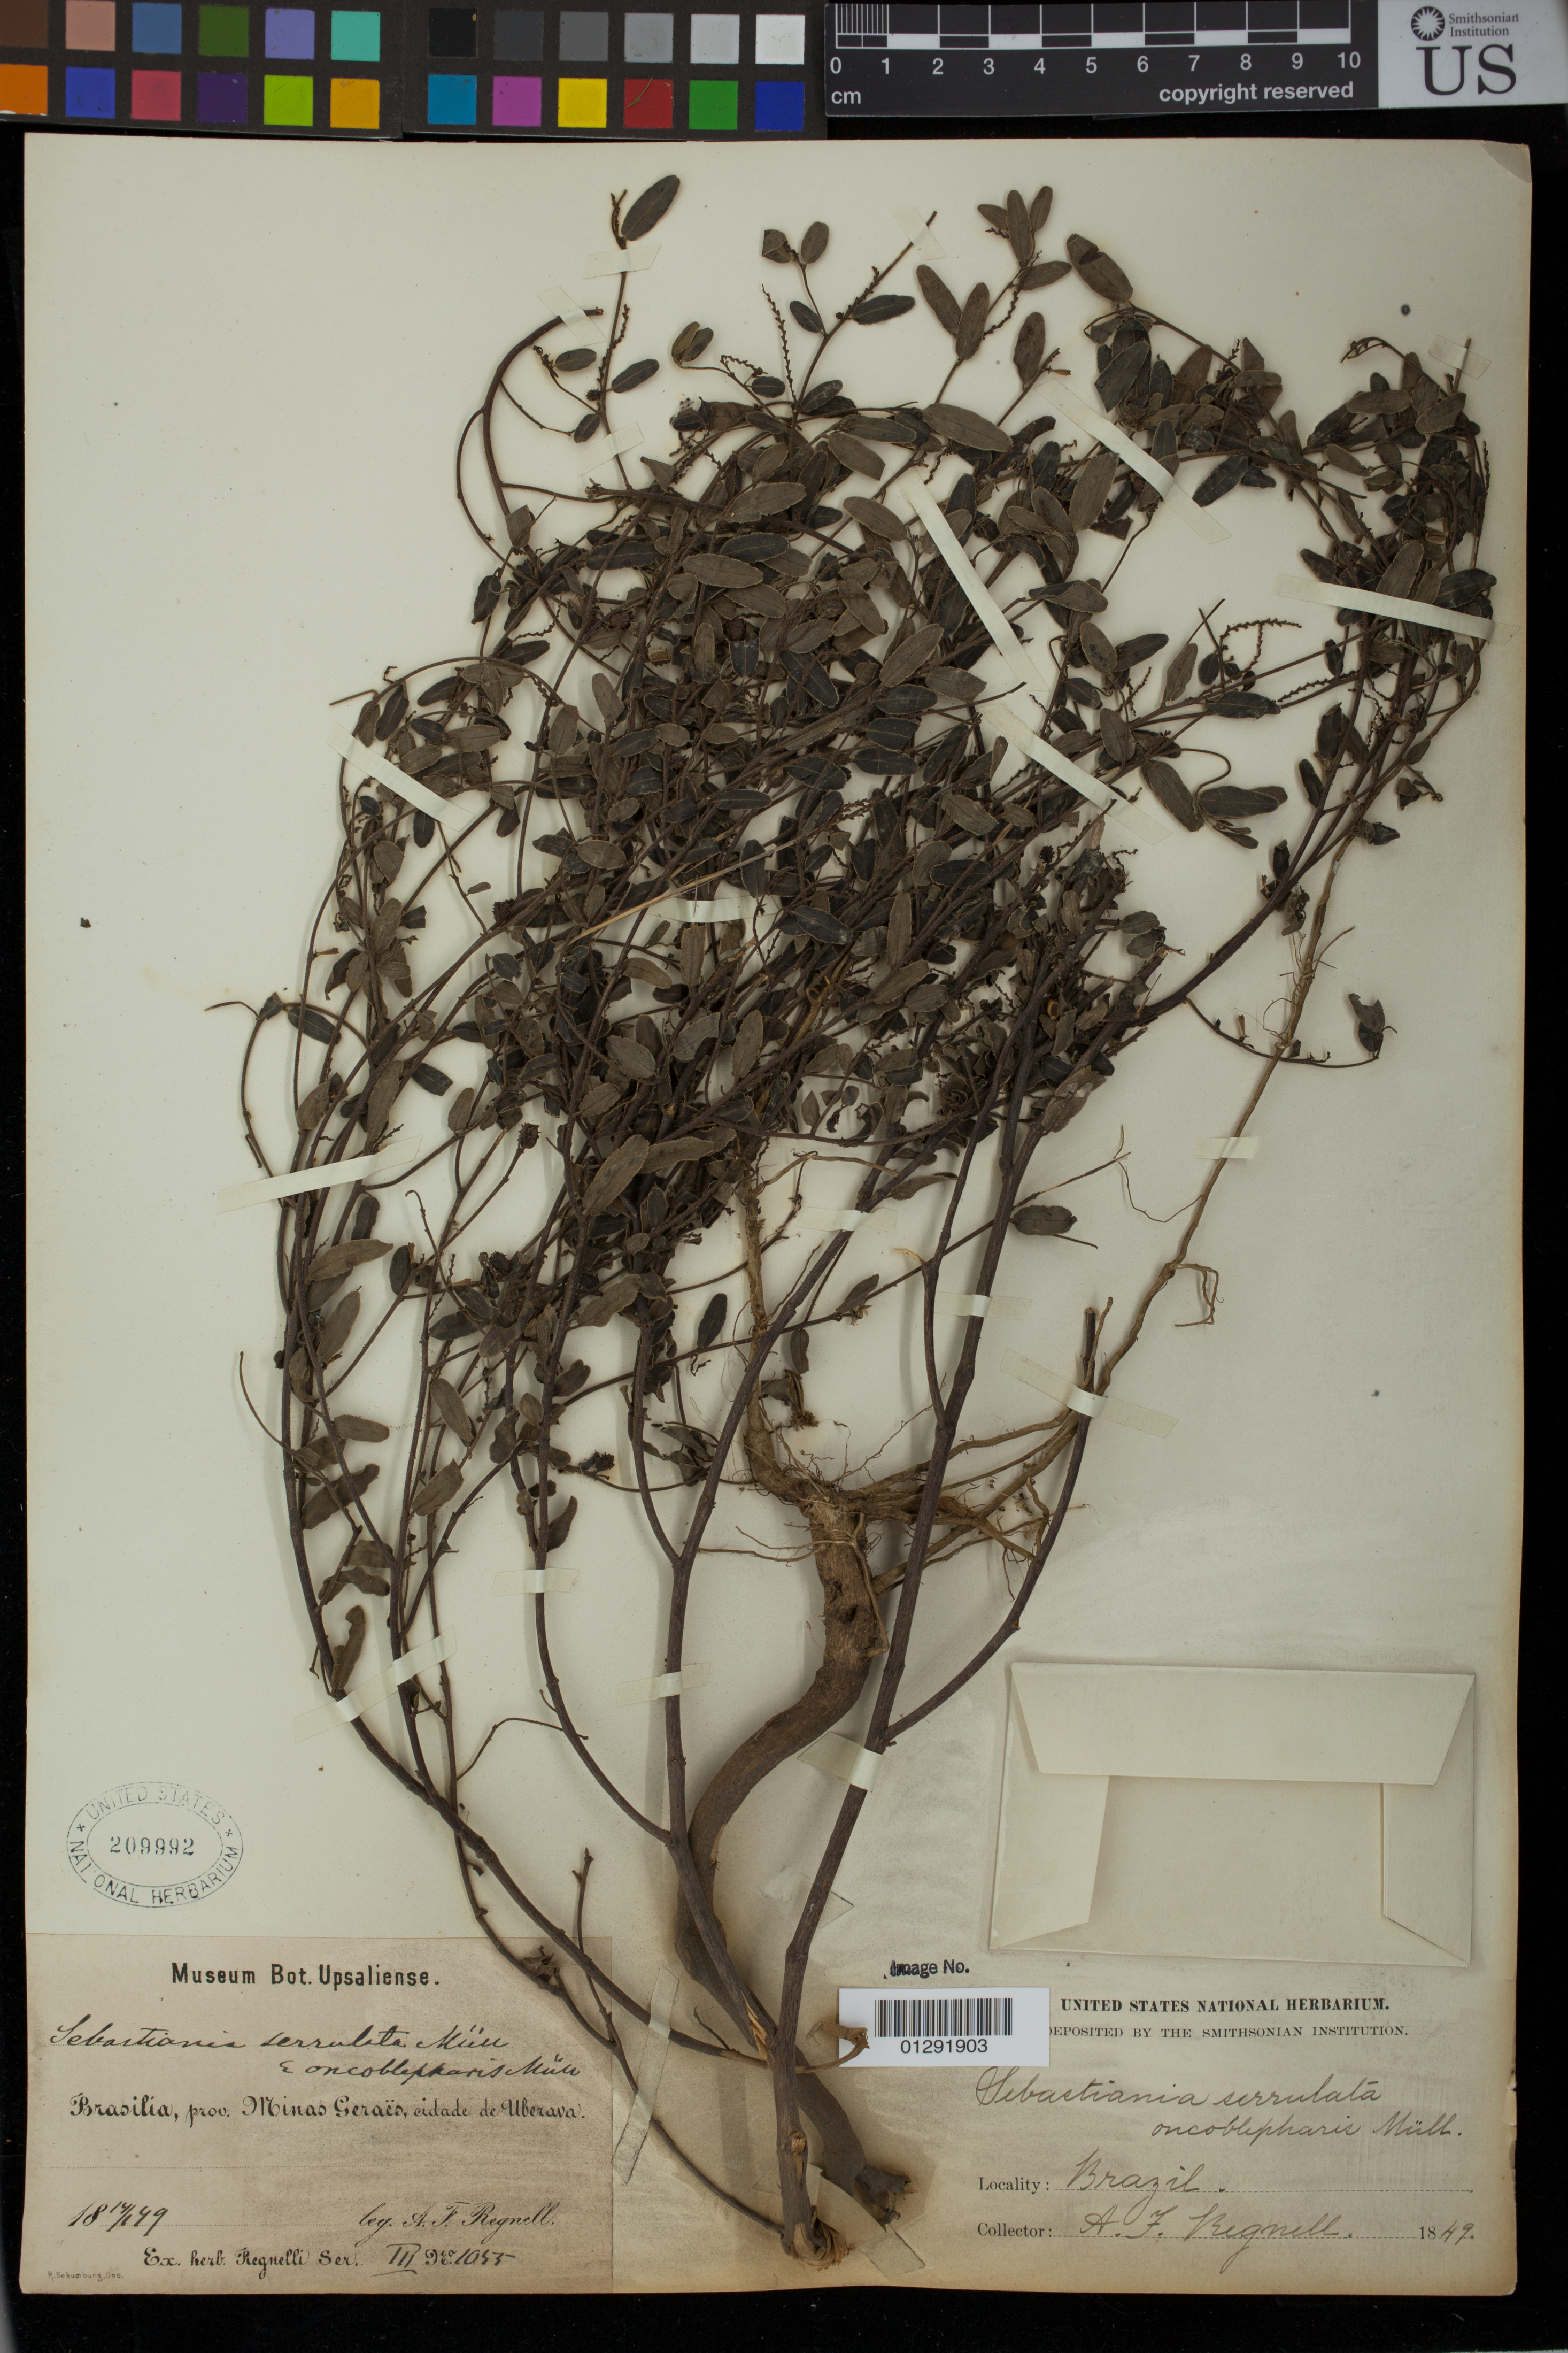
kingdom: Plantae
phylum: Tracheophyta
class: Magnoliopsida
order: Malpighiales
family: Euphorbiaceae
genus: Sebastiania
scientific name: Sebastiania serrulata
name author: (Mart.) Müll. Arg.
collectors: A. F. Regnell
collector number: III-1053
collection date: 1849-01-14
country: Brazil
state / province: Minas Gerais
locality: Uberava [Uberaba]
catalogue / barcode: US 209992